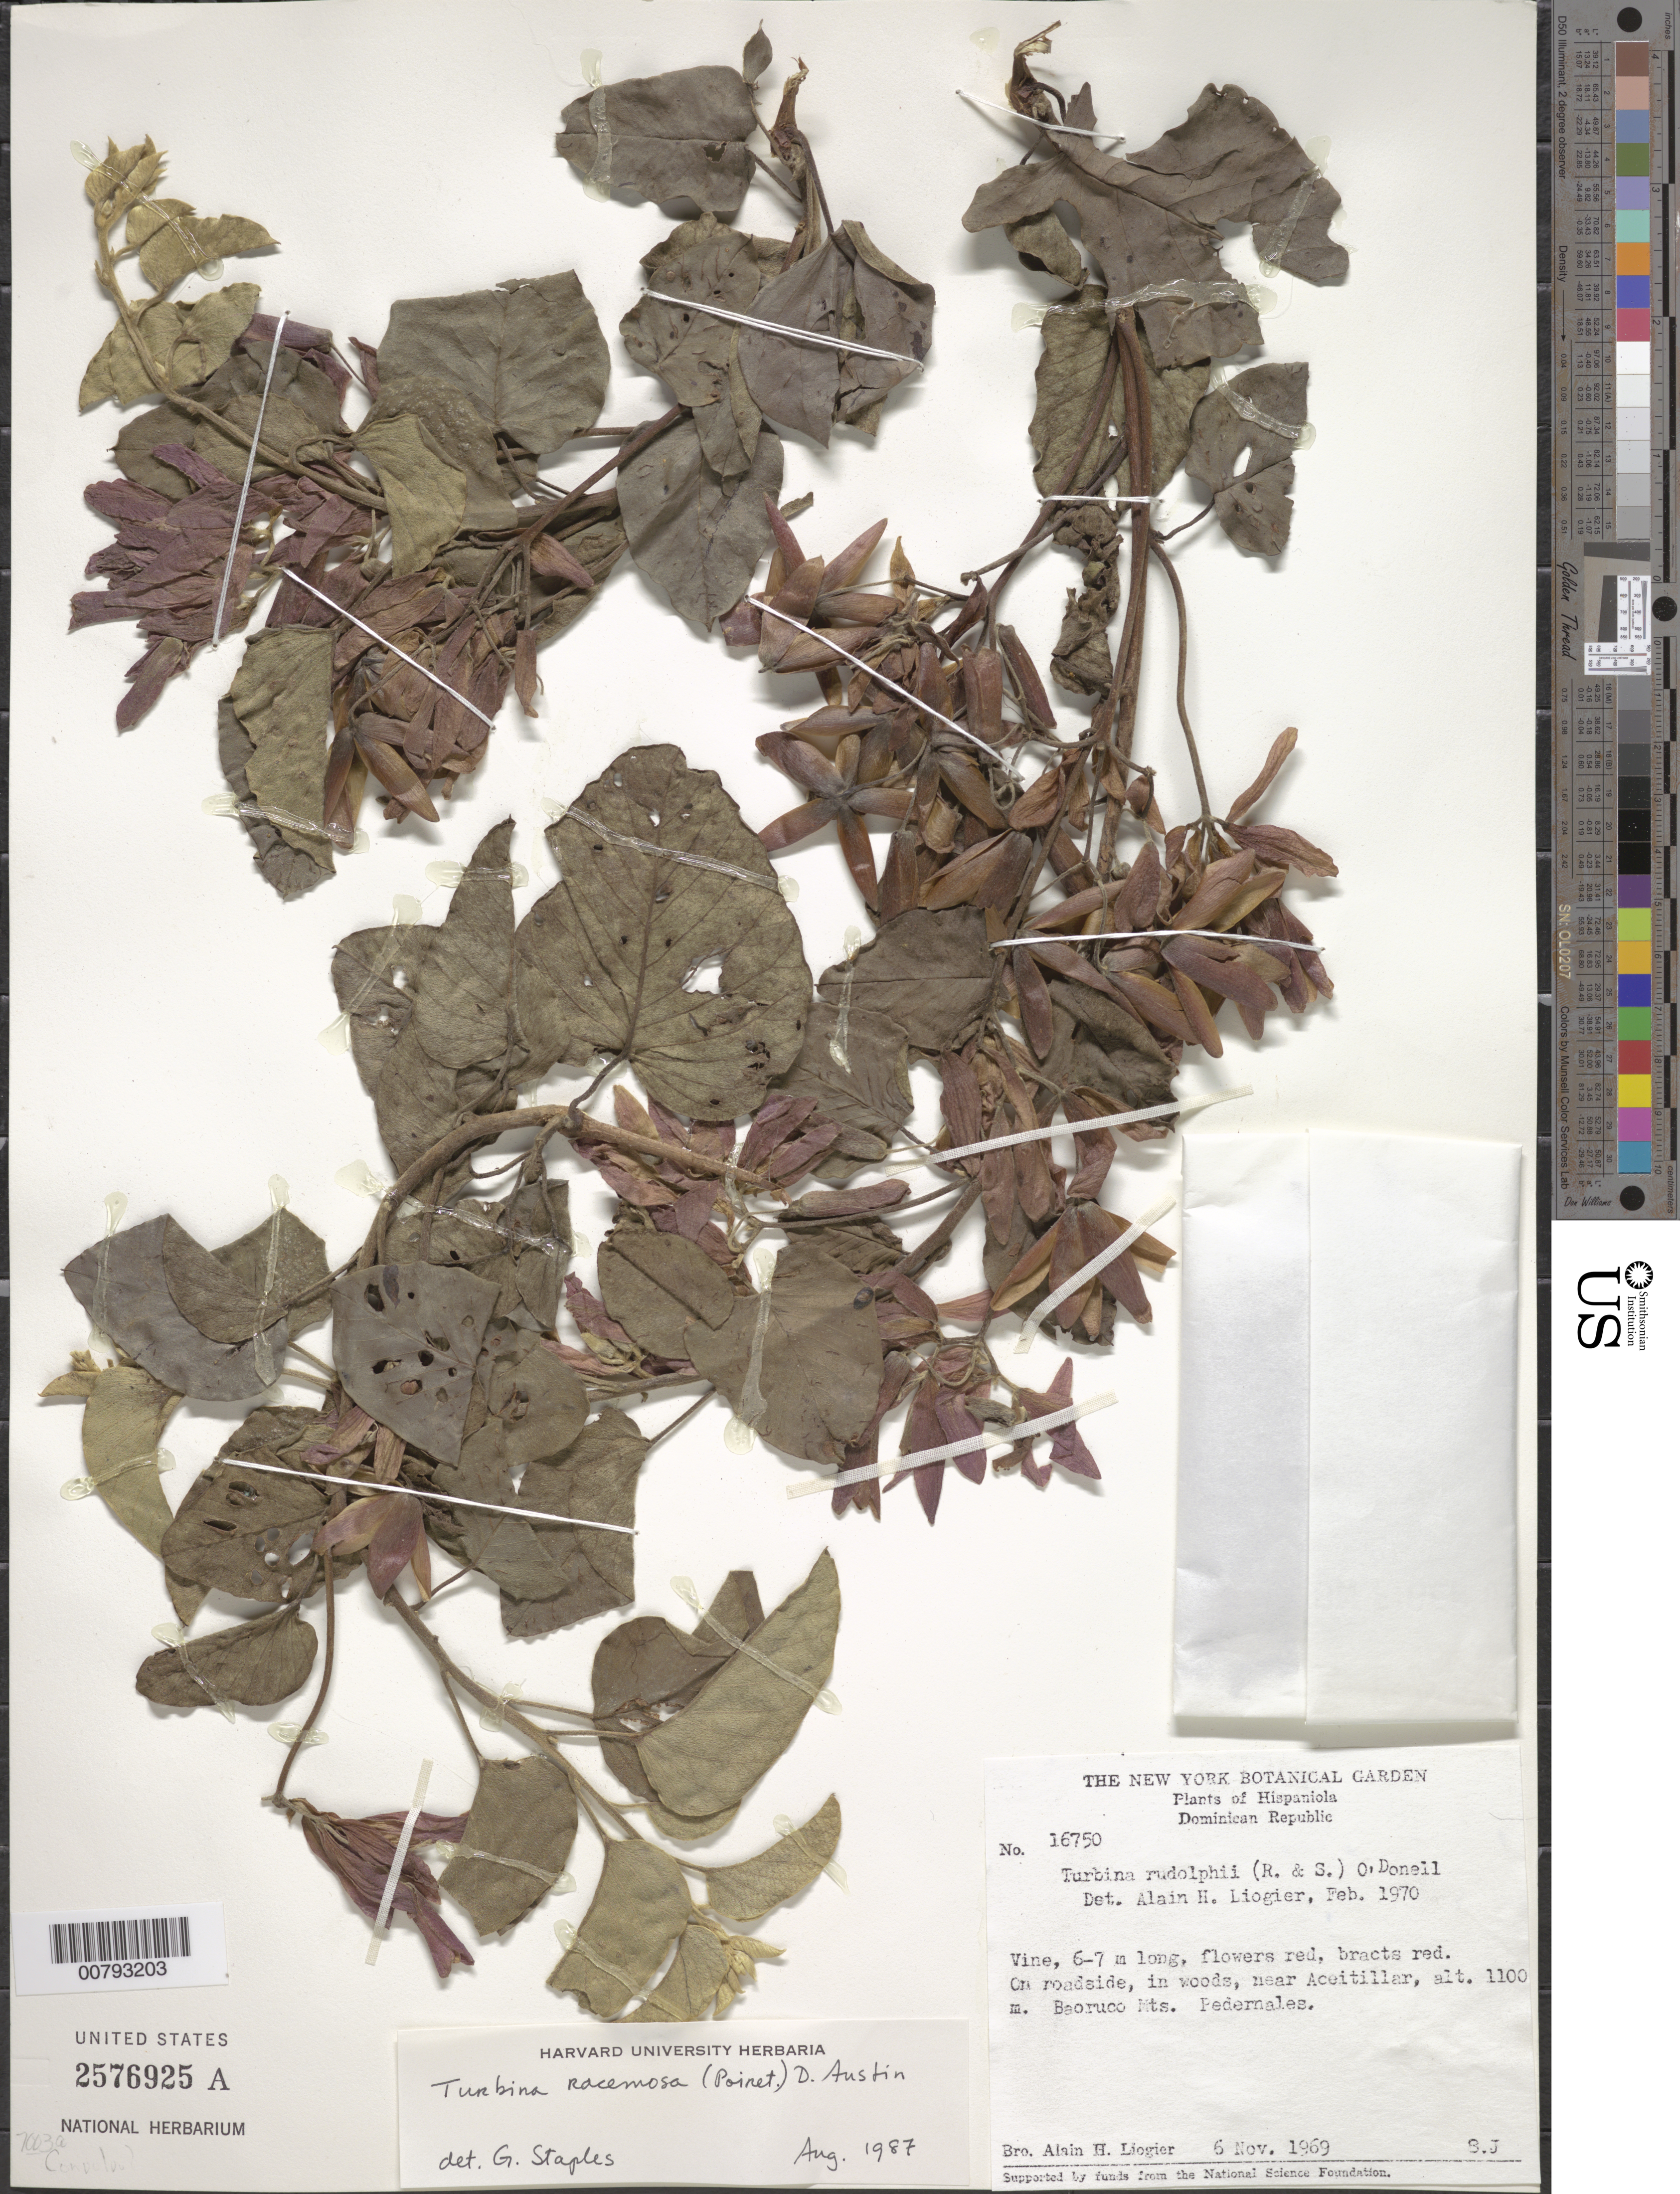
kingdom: Plantae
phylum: Tracheophyta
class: Magnoliopsida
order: Solanales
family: Convolvulaceae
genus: Turbina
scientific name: Turbina racemosa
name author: (Poir.) D.F. Austin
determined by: Staples, G. W.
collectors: A. H. Liogier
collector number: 16750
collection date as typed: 06 Nov 1969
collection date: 1969-11-06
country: Dominican Republic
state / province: Pedernales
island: Hispaniola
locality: Baoruco Mts., near Aceitillar.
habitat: On raodside, in woods.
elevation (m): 1100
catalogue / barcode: US 2576925A